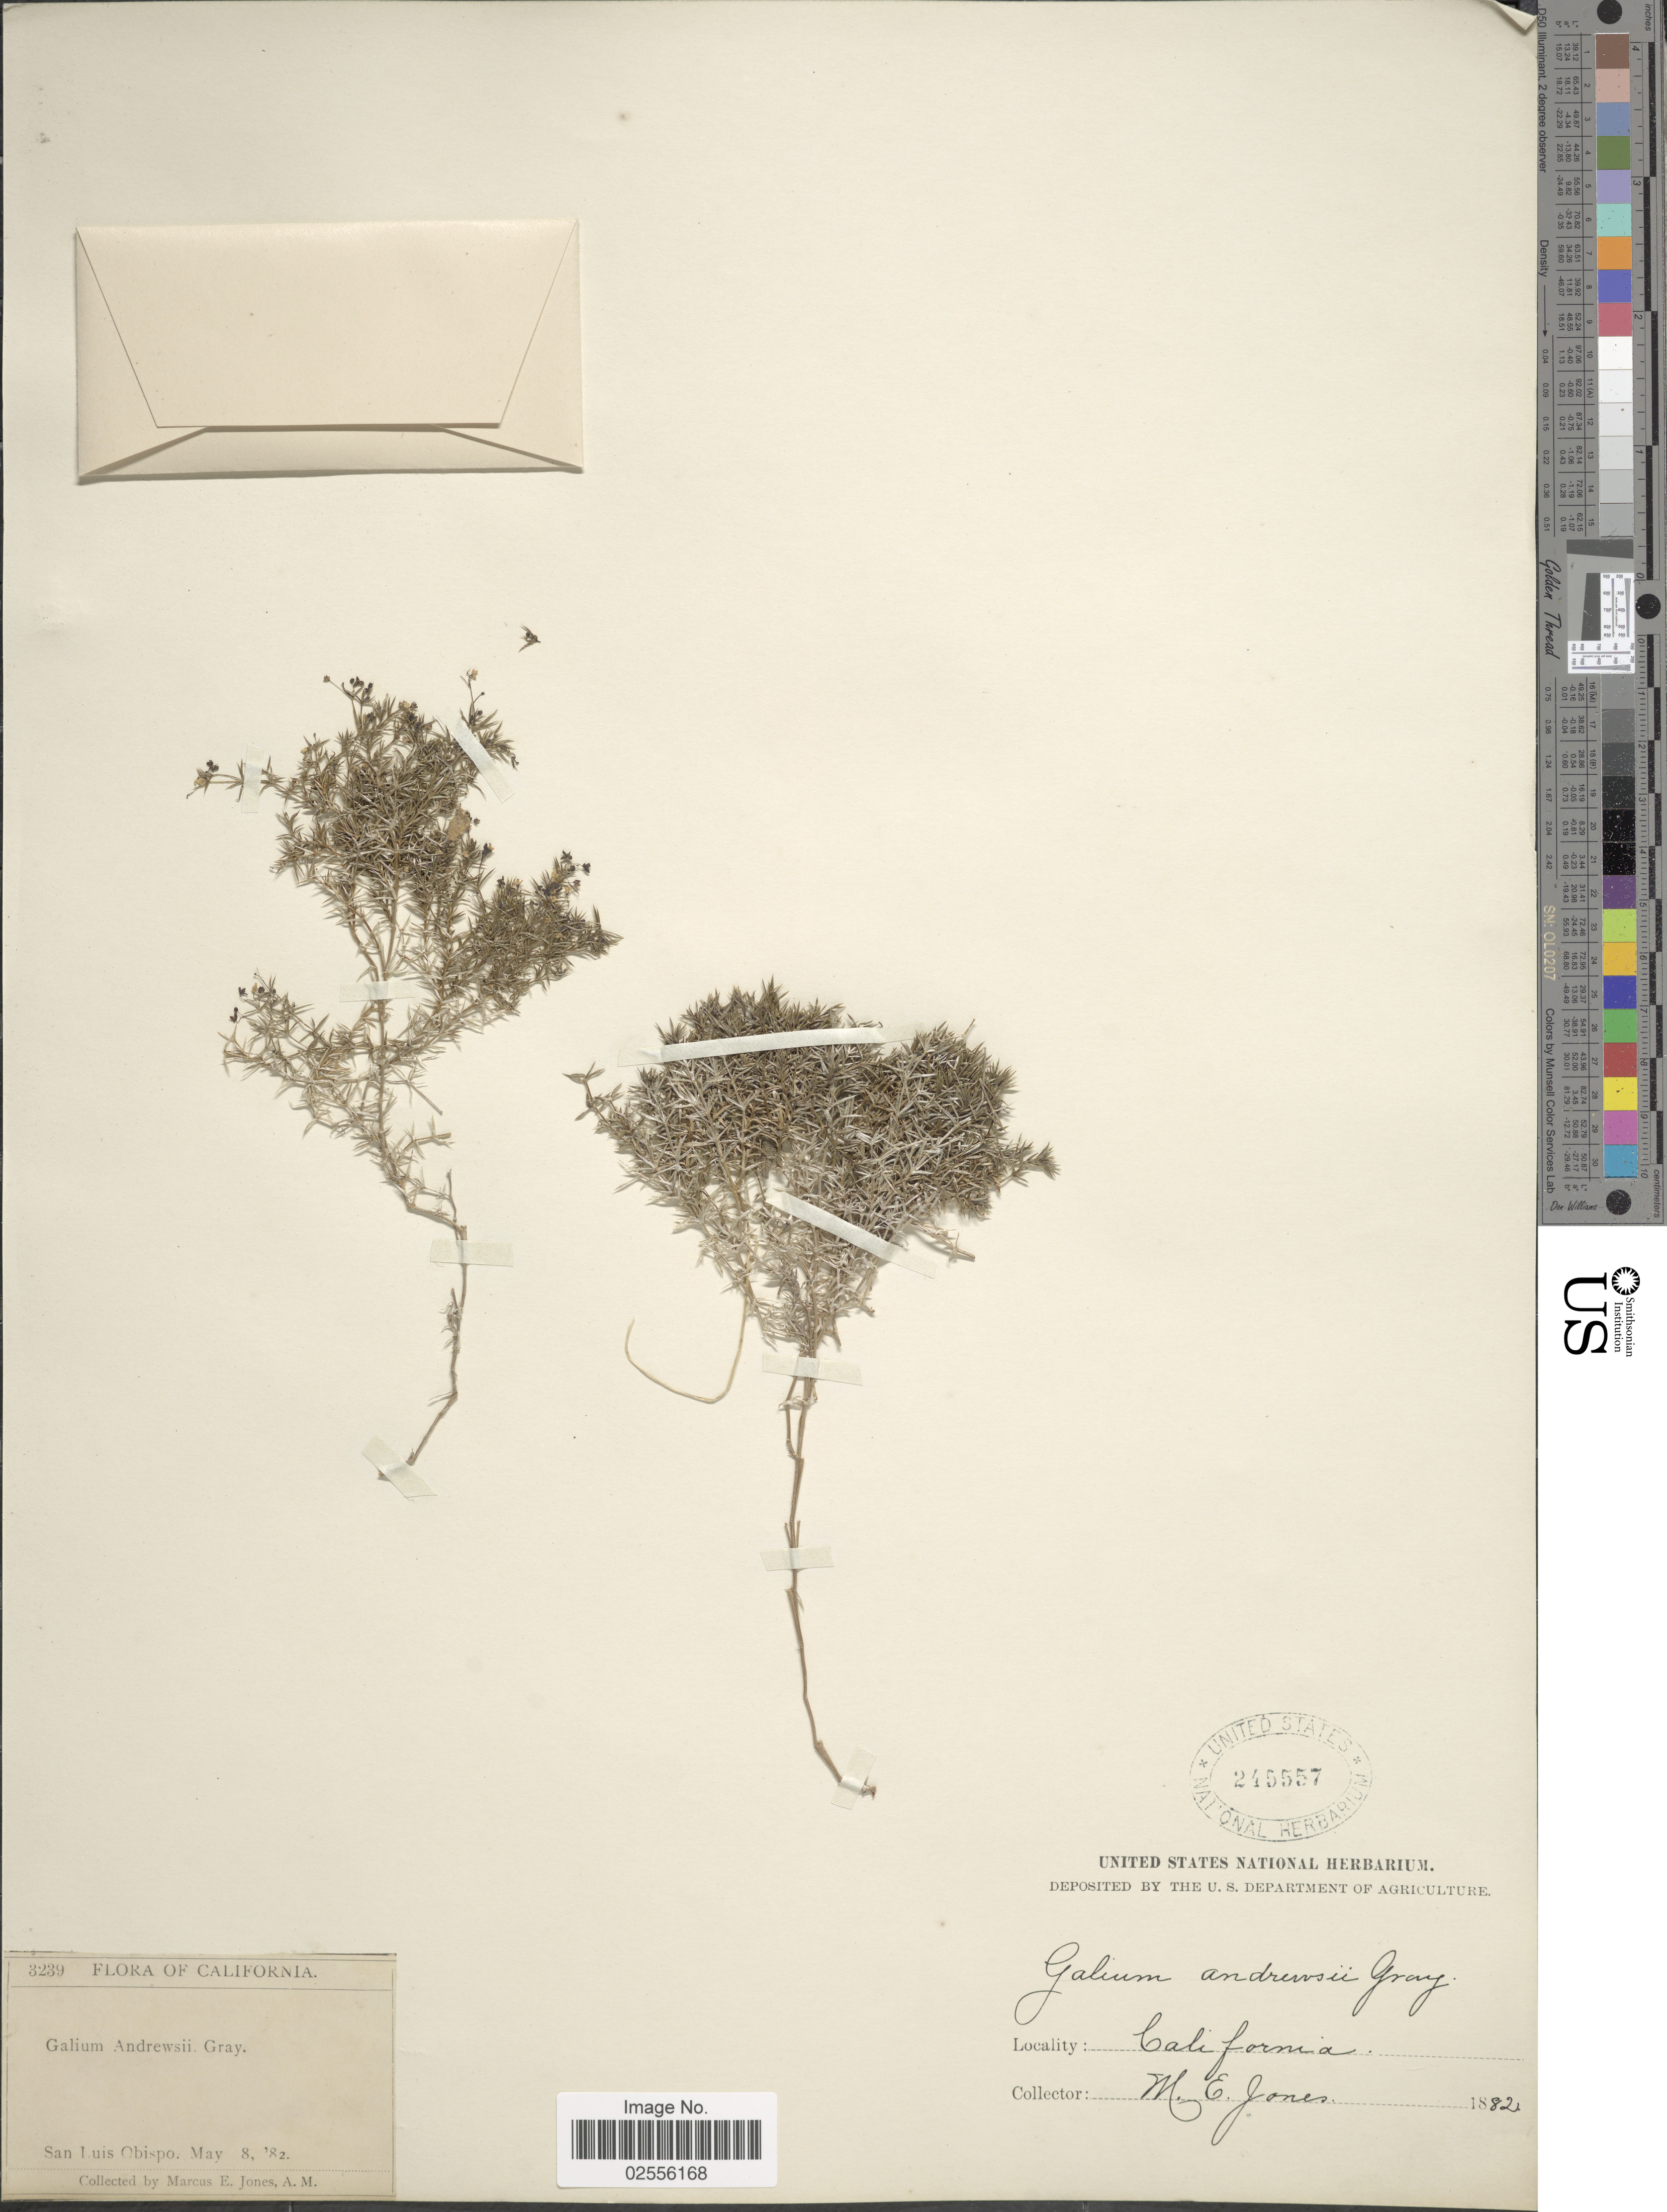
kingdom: Plantae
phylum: Tracheophyta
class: Magnoliopsida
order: Gentianales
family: Rubiaceae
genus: Galium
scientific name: Galium andrewsii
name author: A. Gray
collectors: M. E. Jones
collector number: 3239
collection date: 1882-05-08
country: United States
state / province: California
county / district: San Luis Obispo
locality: San Luis Obispo.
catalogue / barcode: US 245557